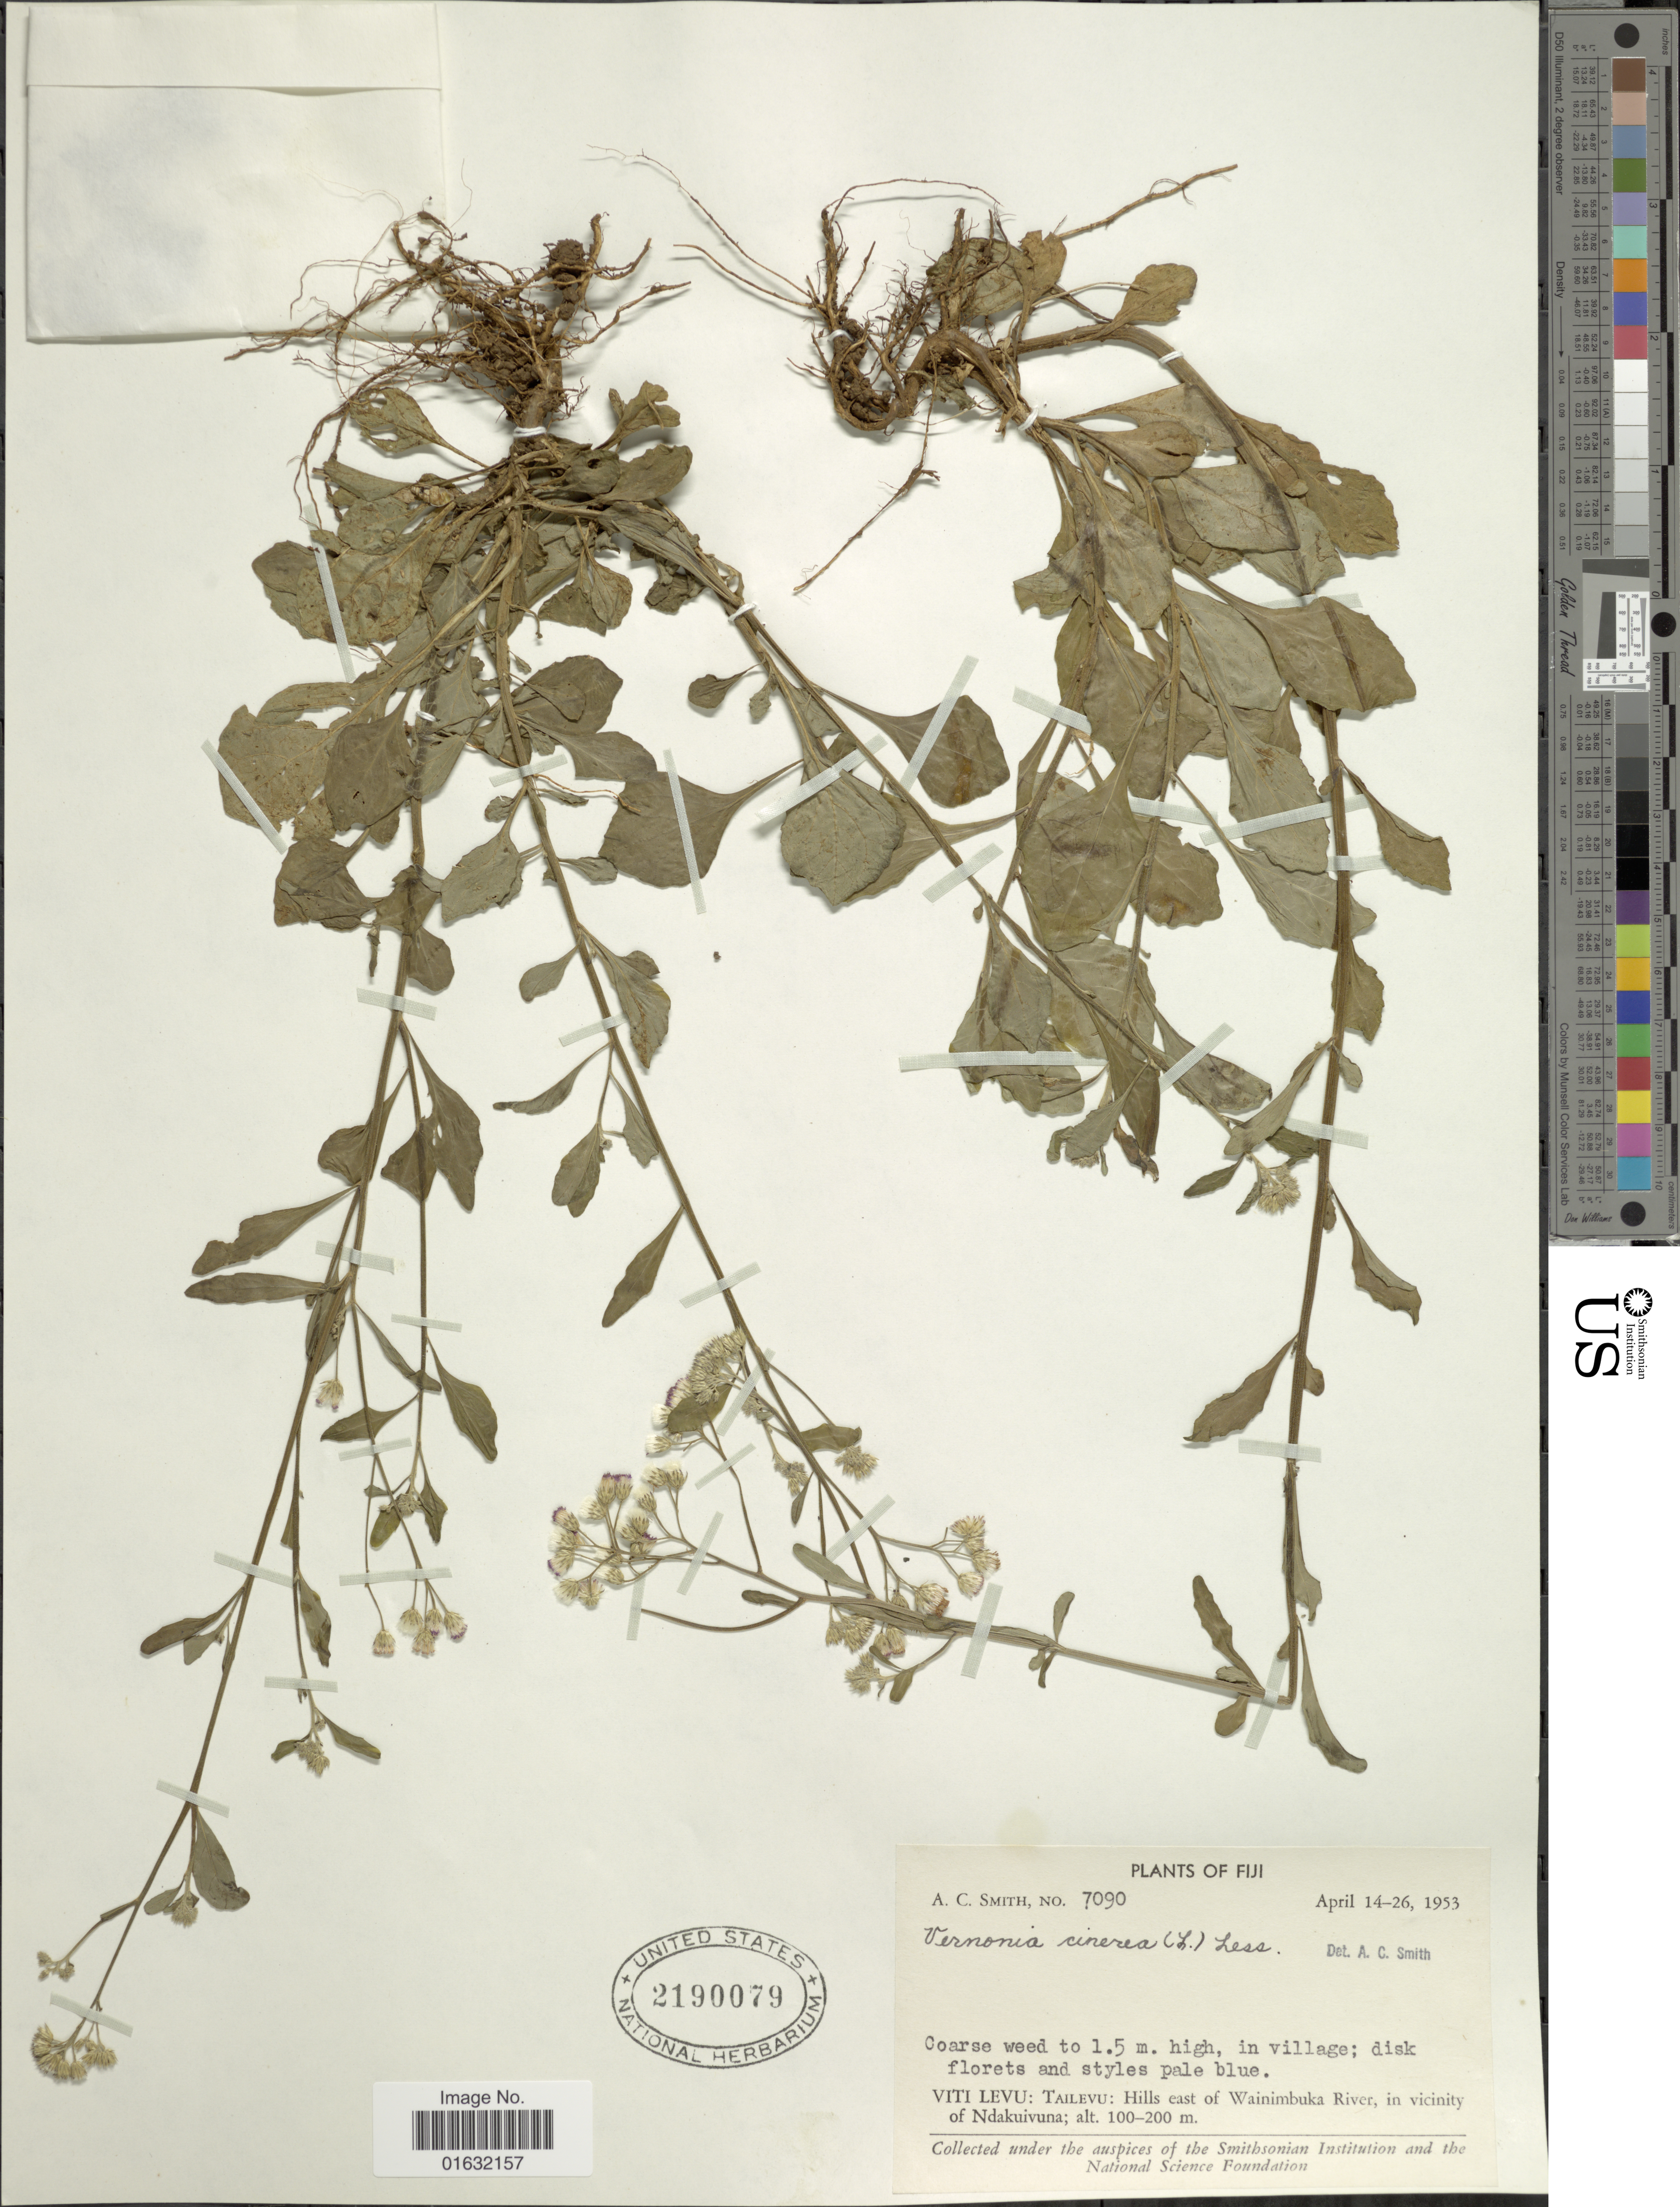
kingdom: Plantae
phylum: Tracheophyta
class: Magnoliopsida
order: Asterales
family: Asteraceae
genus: Cyanthillium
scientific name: Cyanthillium cinereum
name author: (L.) H. Rob.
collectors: A. C. Smith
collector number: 7090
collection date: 1953-04-14/1953-04-26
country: Fiji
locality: Viti Levu: Tailevu: Hills east of Wainimbuka River, in vicinity of Ndakuivuna,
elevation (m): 100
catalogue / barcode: US 2190079